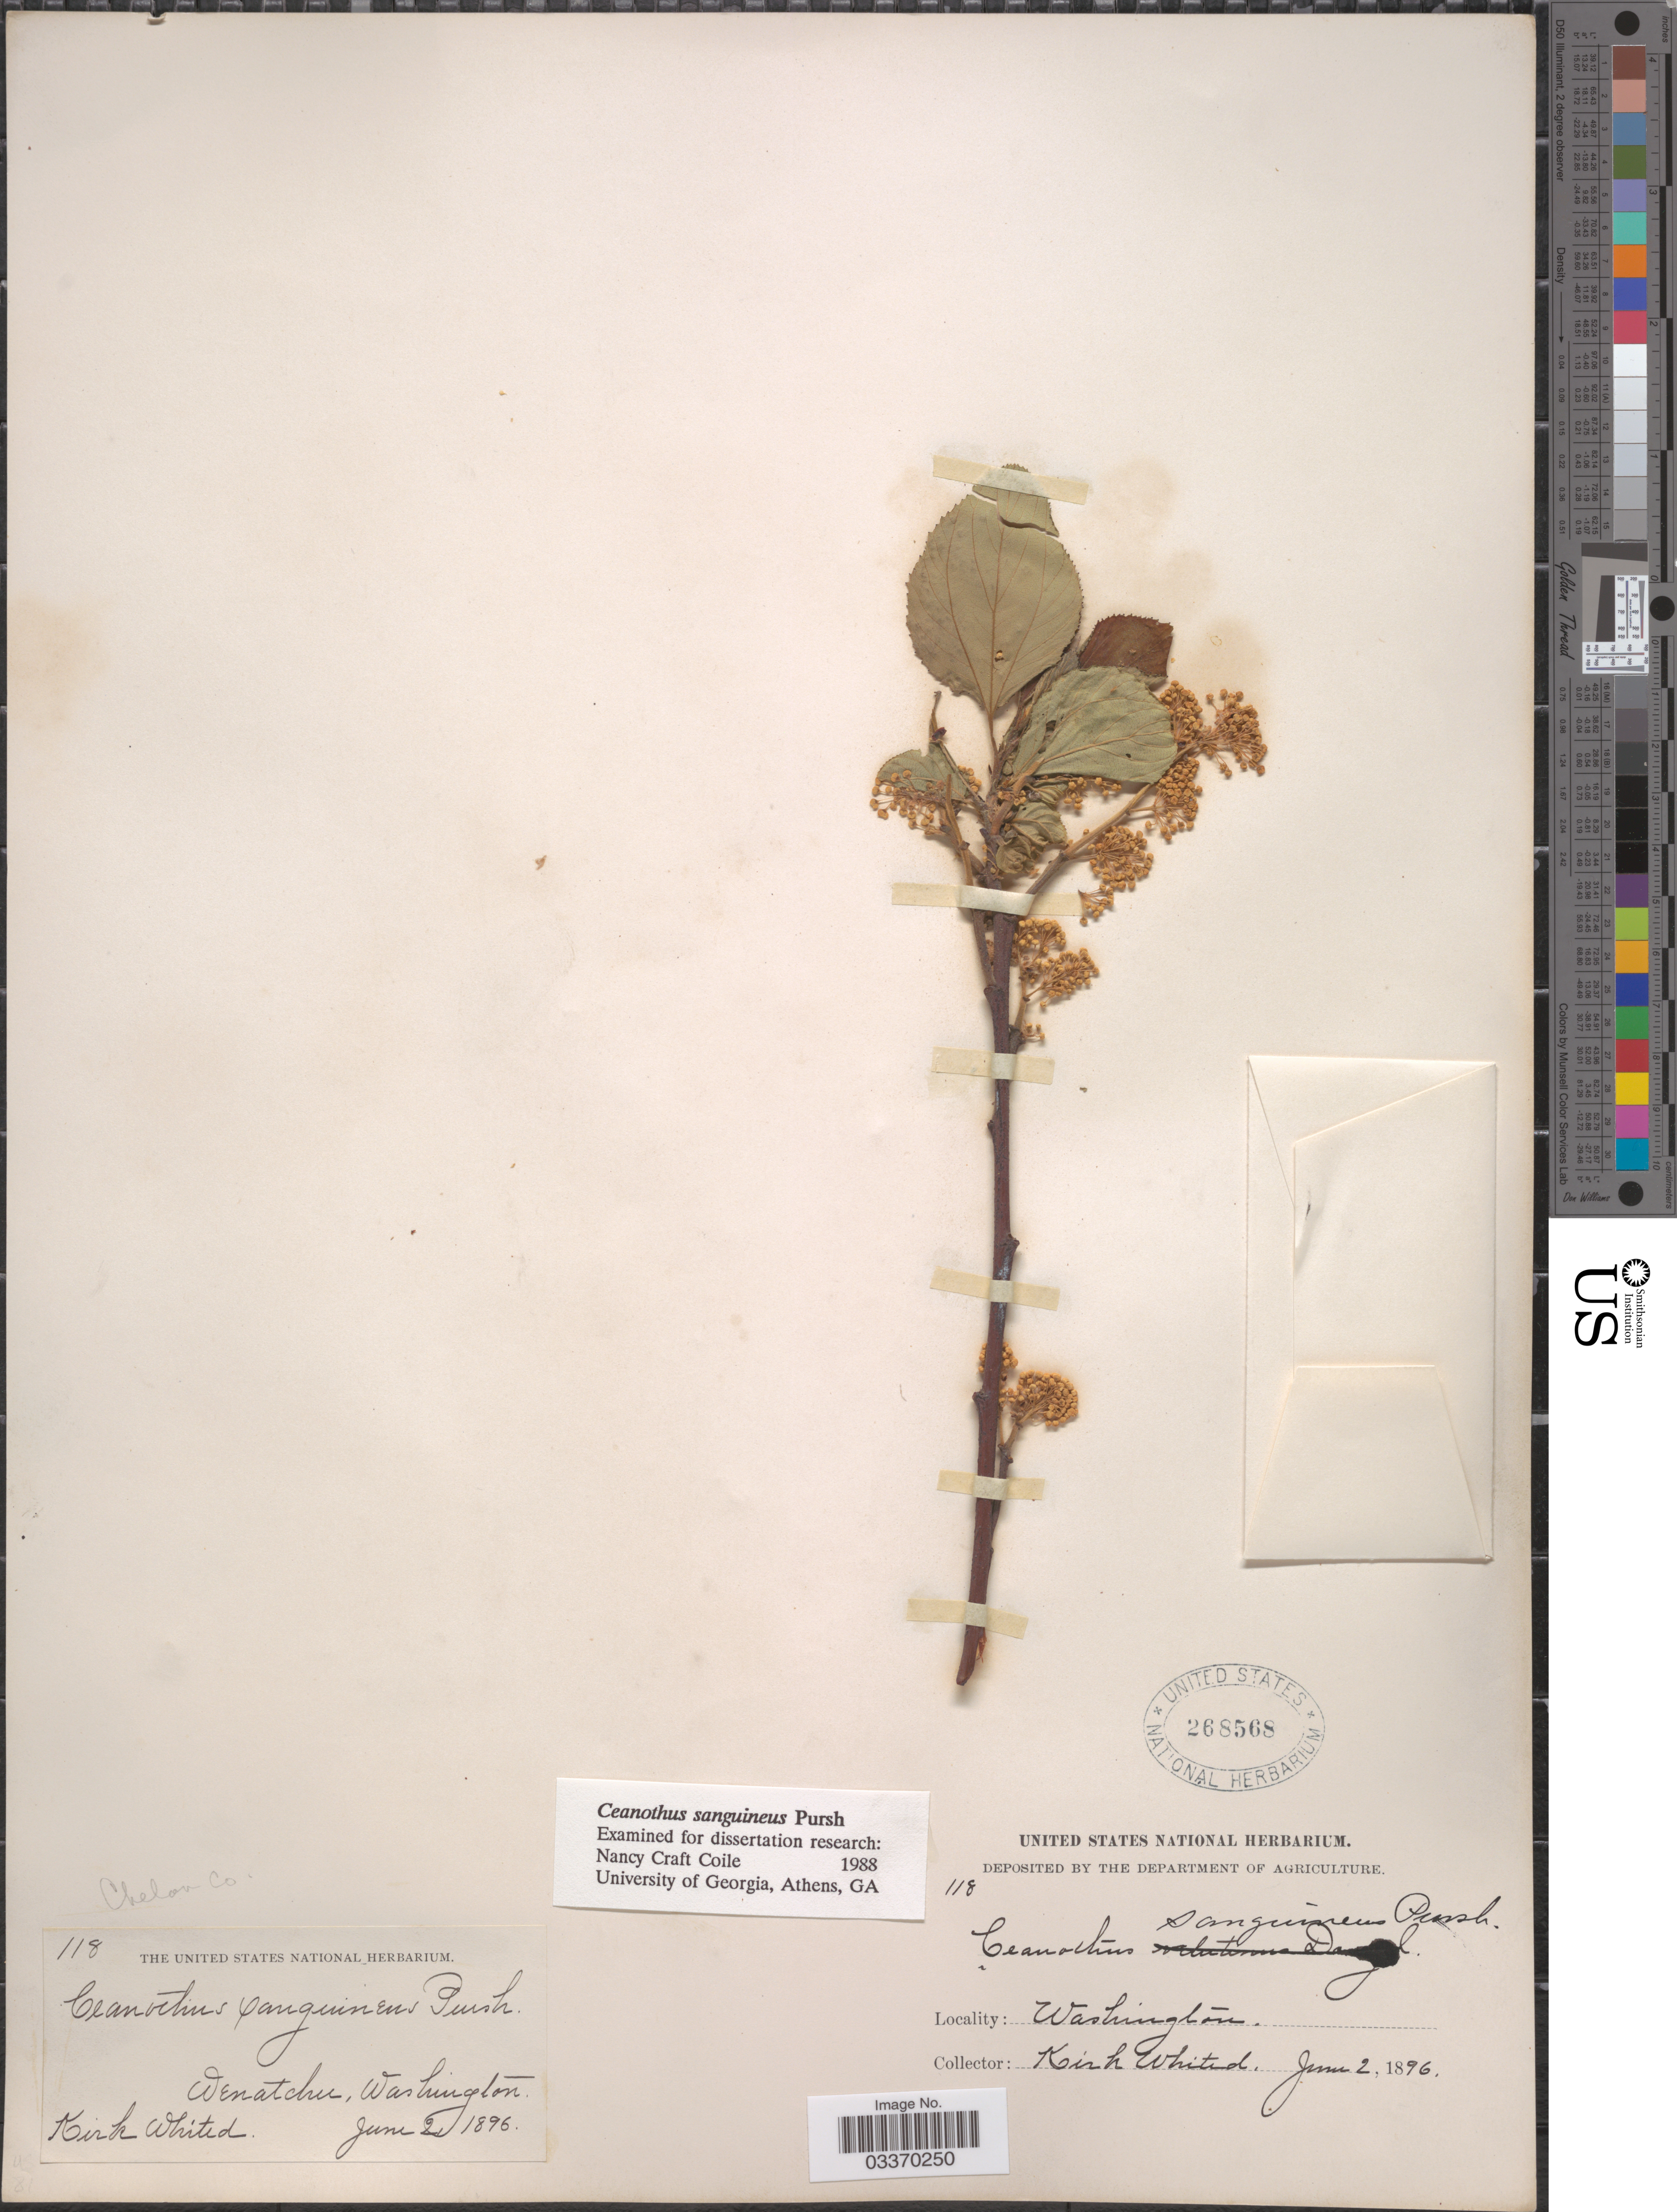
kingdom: Plantae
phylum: Tracheophyta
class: Magnoliopsida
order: Rosales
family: Rhamnaceae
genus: Ceanothus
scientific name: Ceanothus sanguineus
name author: Pursh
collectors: K. Whited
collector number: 118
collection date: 1896-06-02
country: United States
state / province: Washington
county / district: Chelan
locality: Wenatchee, Chelan Co.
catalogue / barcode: US 268568